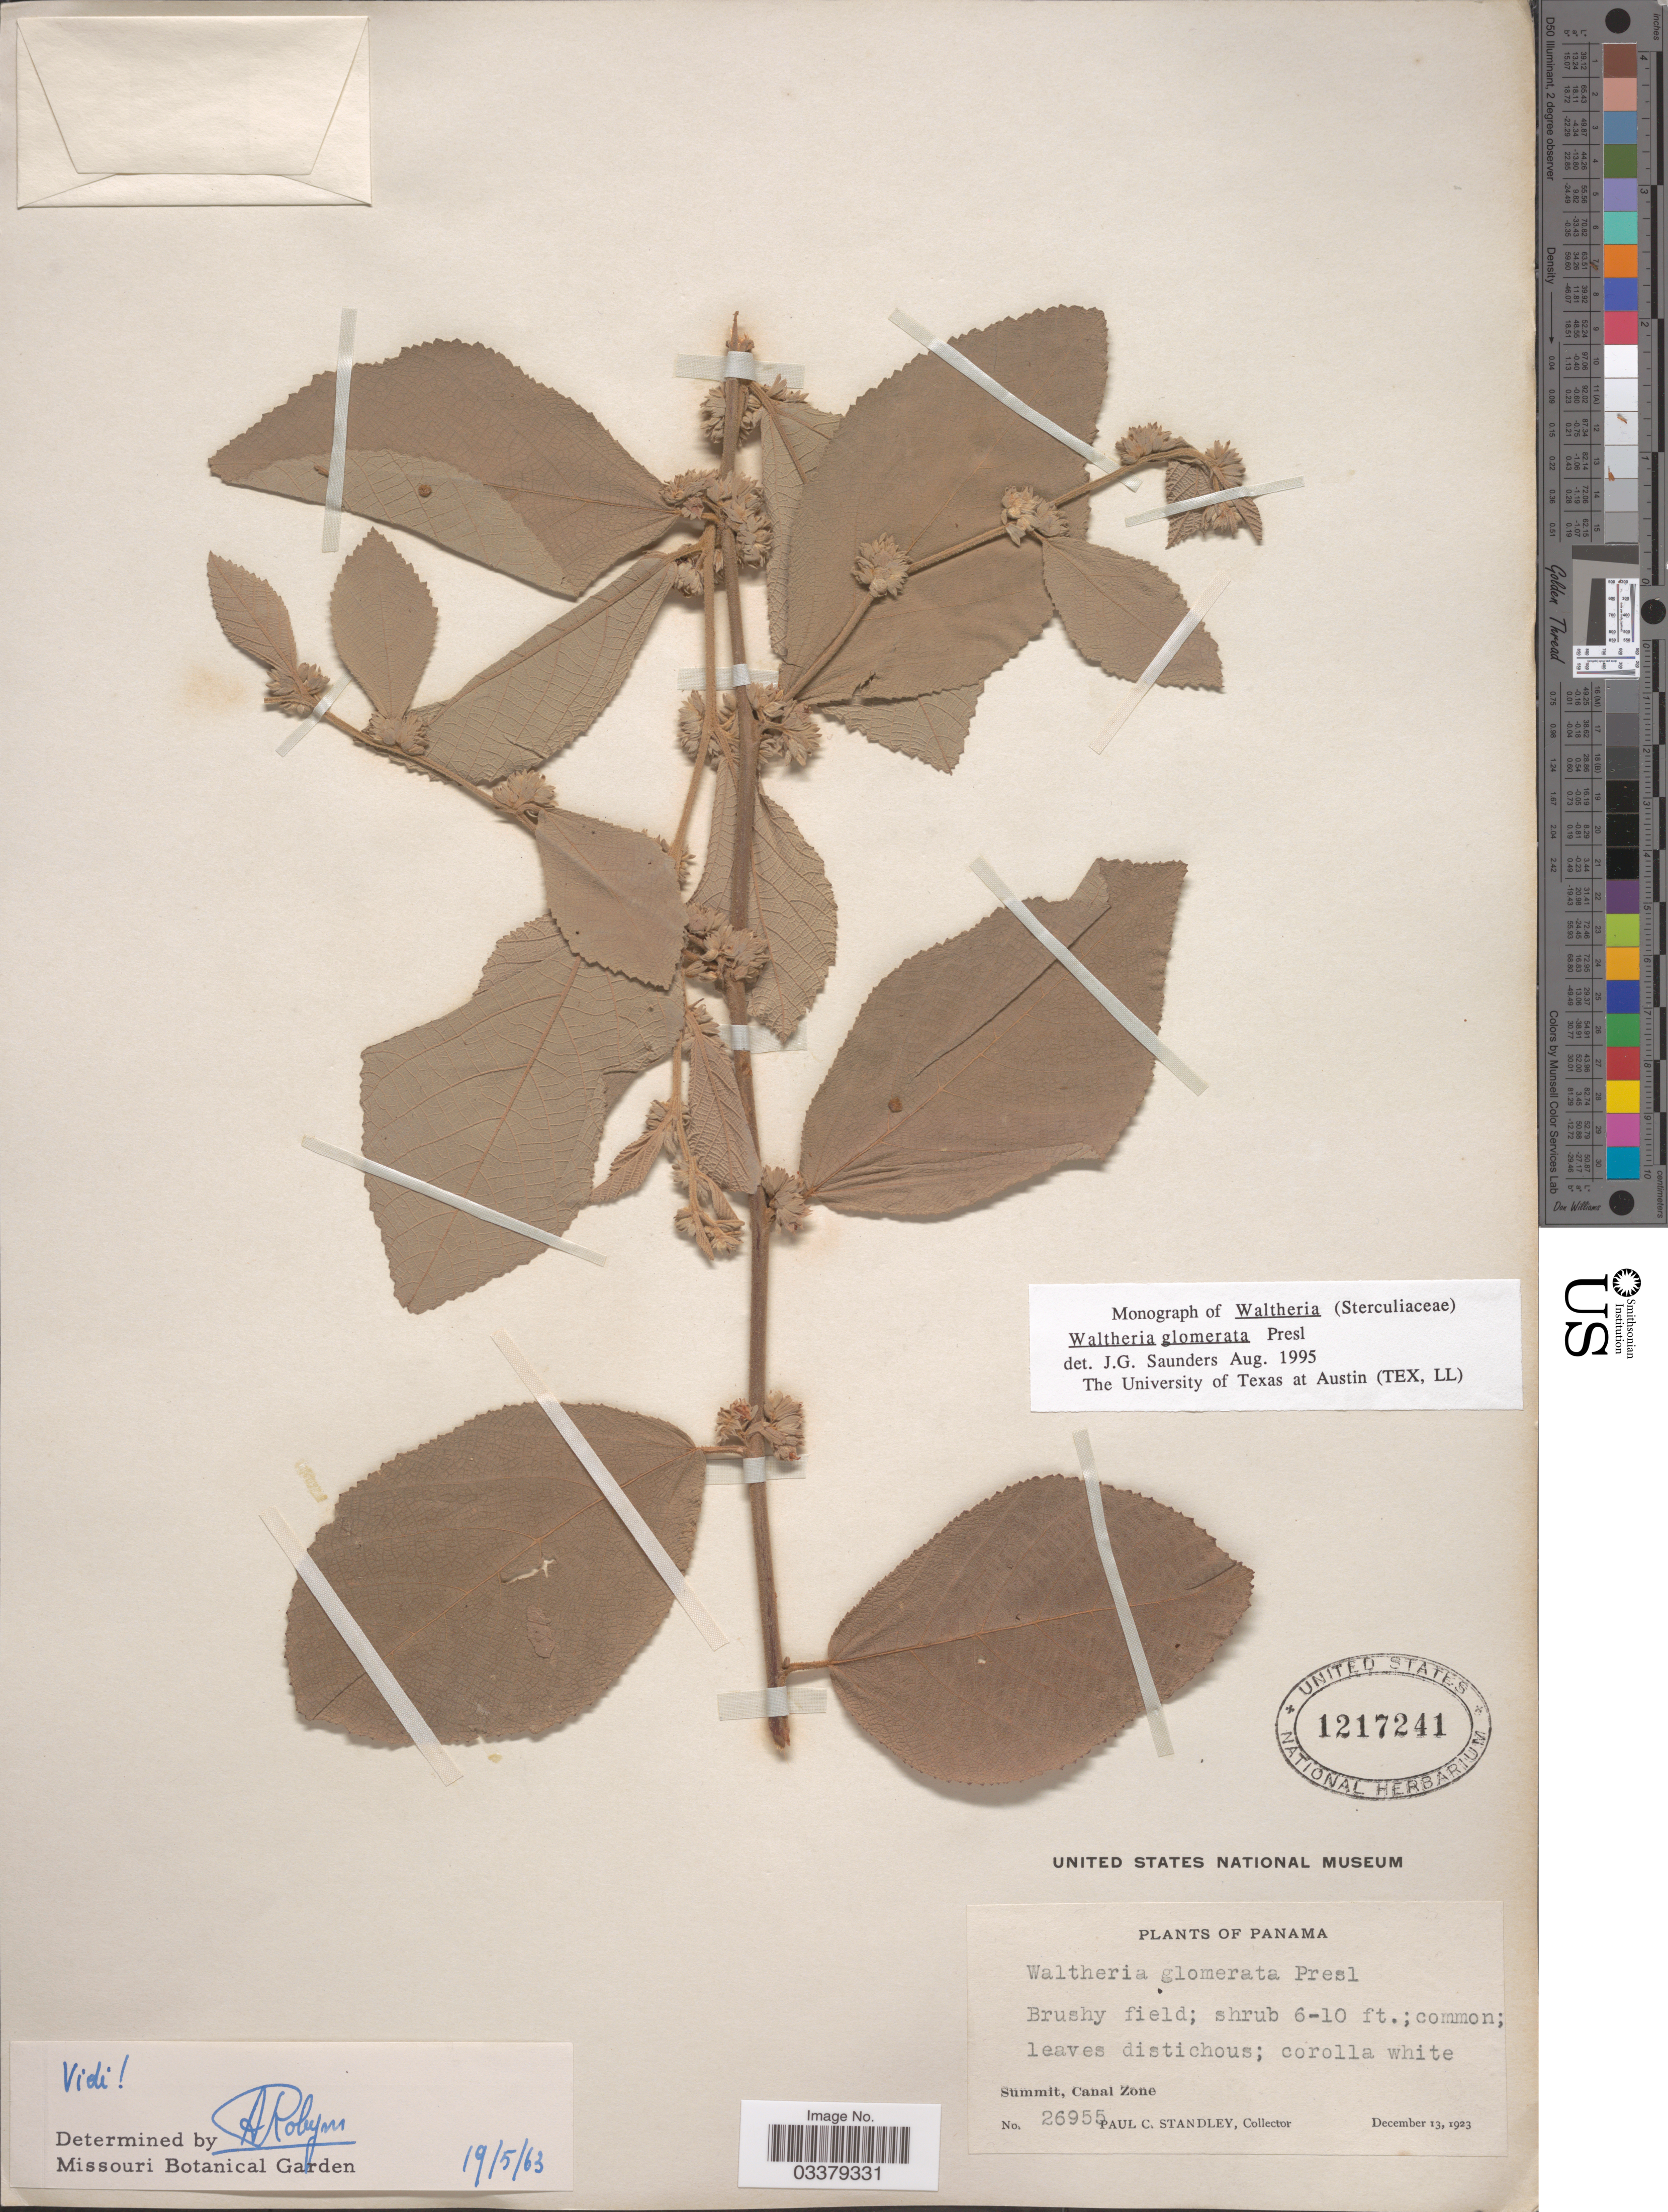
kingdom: Plantae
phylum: Tracheophyta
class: Magnoliopsida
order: Malvales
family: Malvaceae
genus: Waltheria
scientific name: Waltheria glomerata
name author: C. Presl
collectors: P. C. Standley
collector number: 26955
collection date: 1923-12-13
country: Panama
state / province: Colón / Panamá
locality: Summit, Canal Zone.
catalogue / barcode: US 1217241